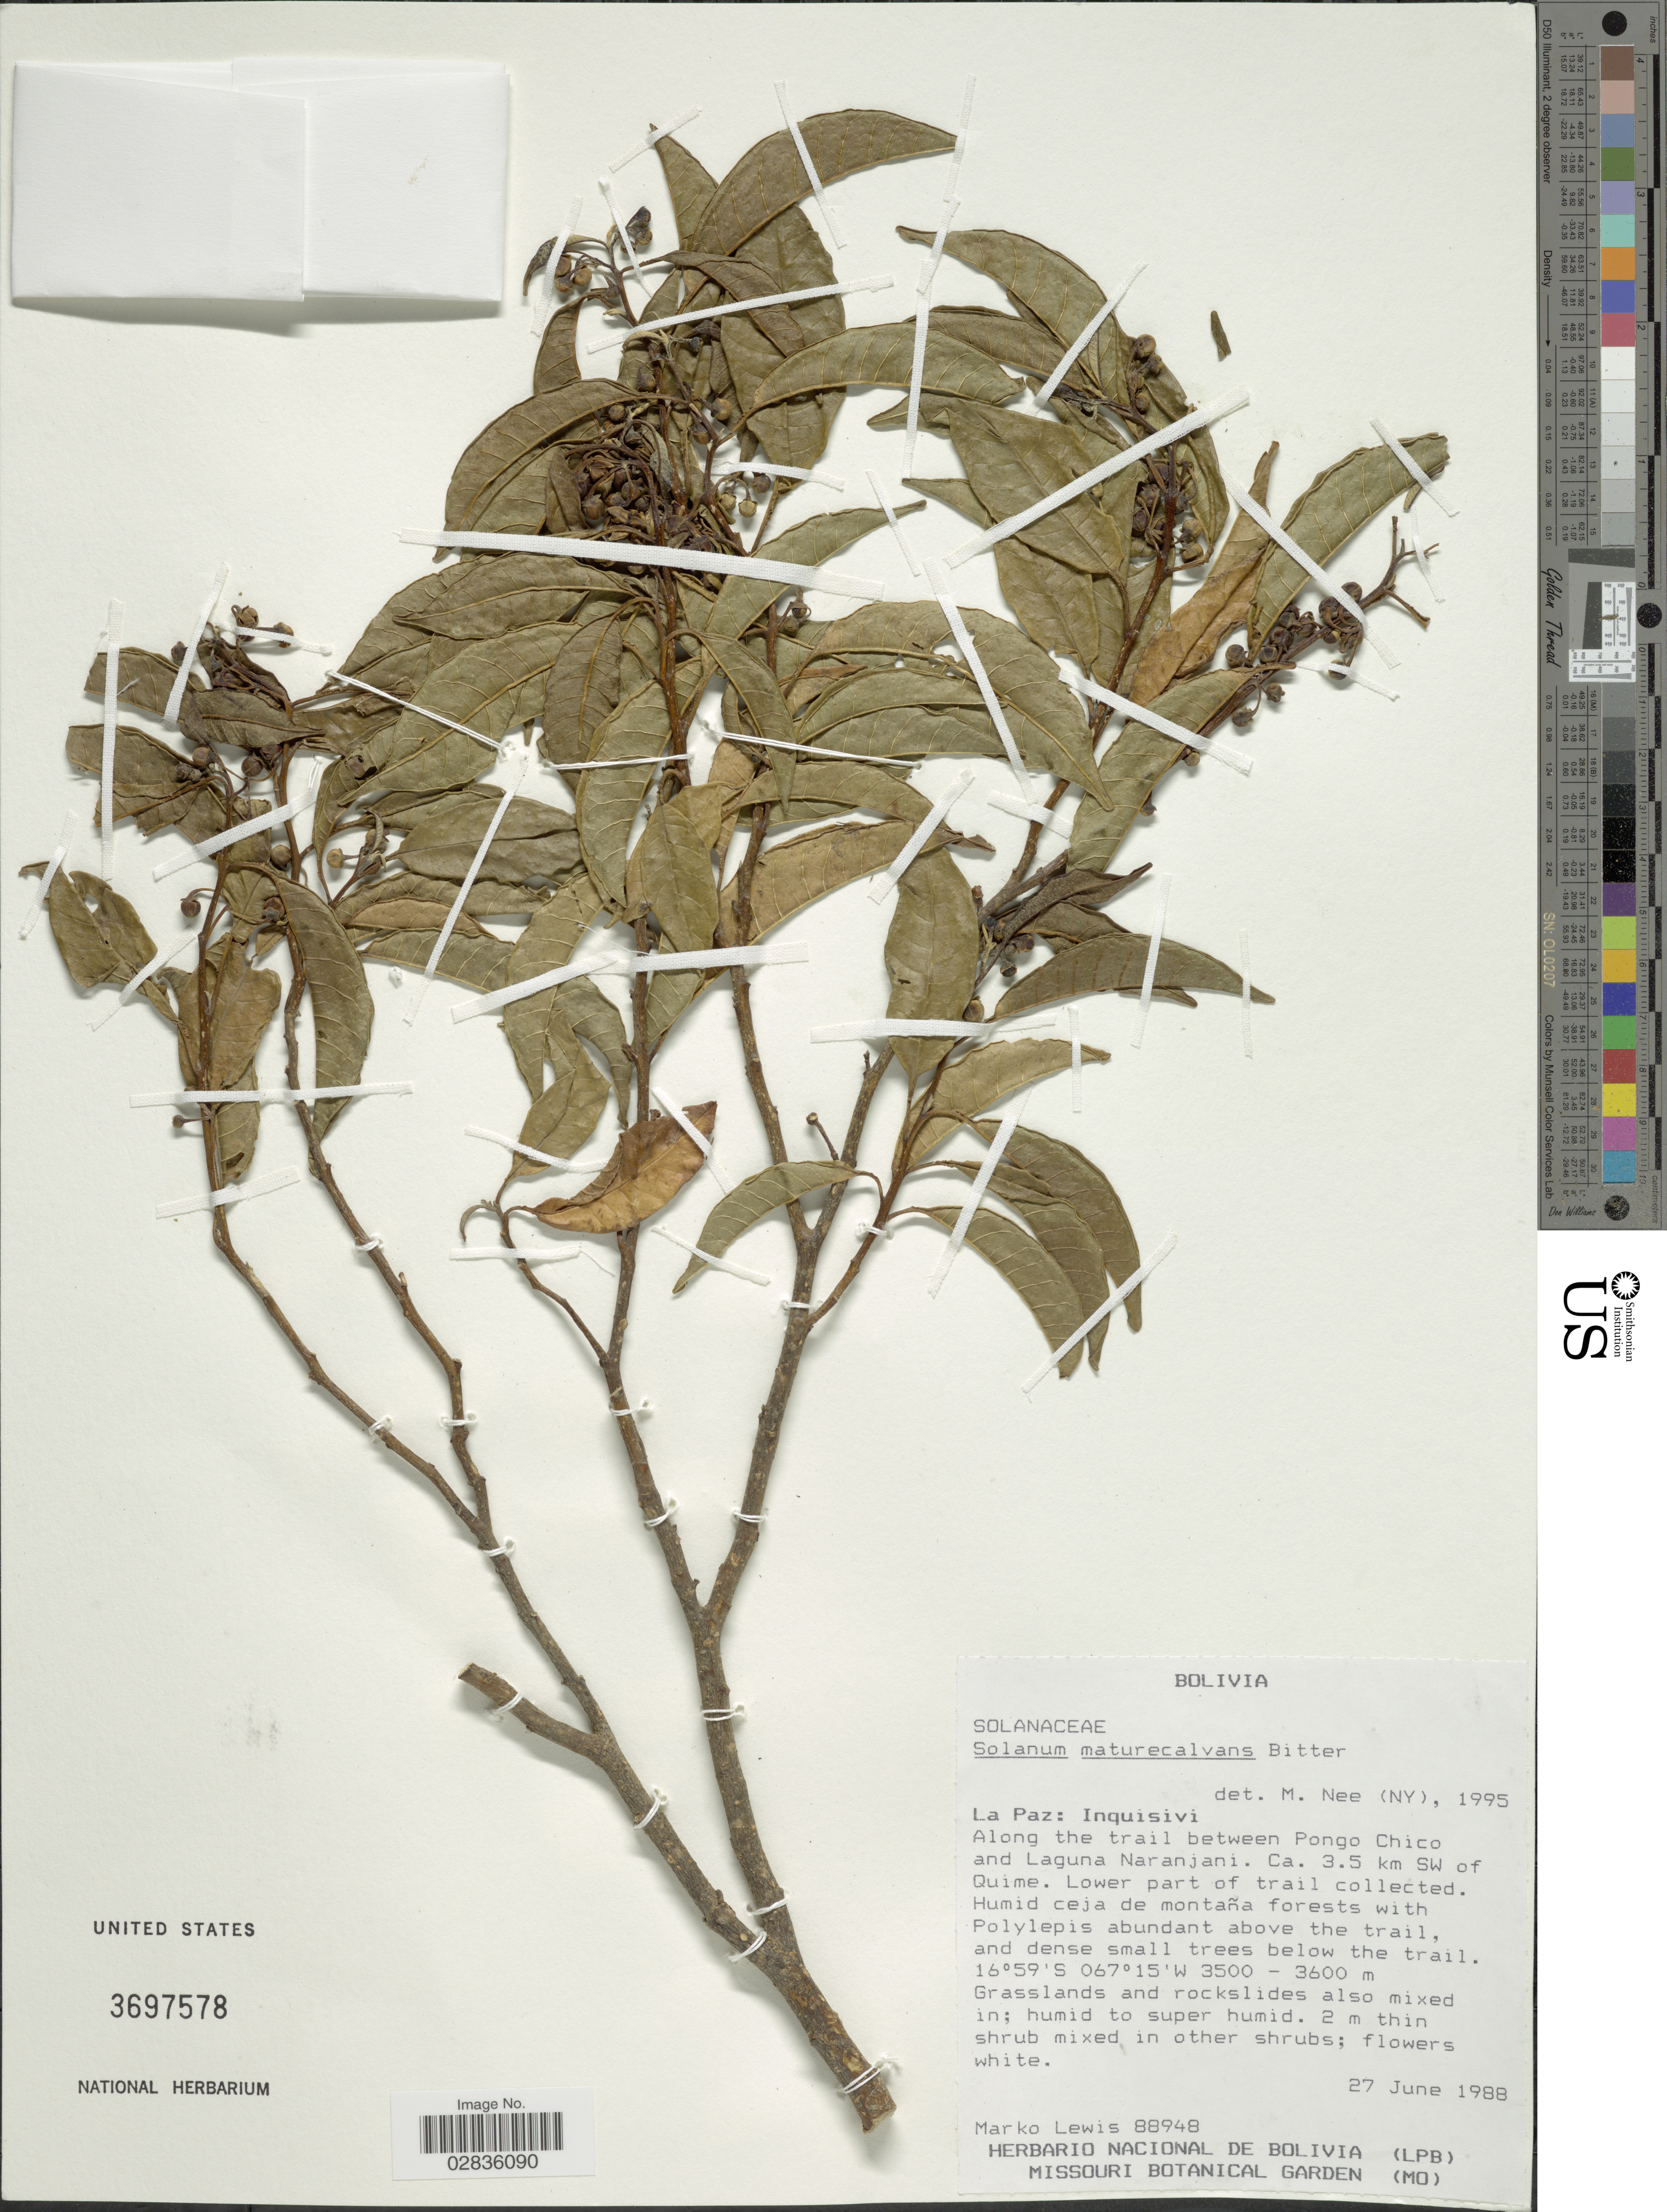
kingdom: Plantae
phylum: Tracheophyta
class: Magnoliopsida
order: Solanales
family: Solanaceae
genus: Solanum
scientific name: Solanum maturecalvans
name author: Bitter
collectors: M. A. Lewis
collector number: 88948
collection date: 1988-06-27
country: Bolivia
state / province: La Paz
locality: Inquisivi. Along the trail between Pongo Chico and Laguna Naranjani. Ca. 3.5 km SW of Quime.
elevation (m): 3500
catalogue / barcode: US 3697578